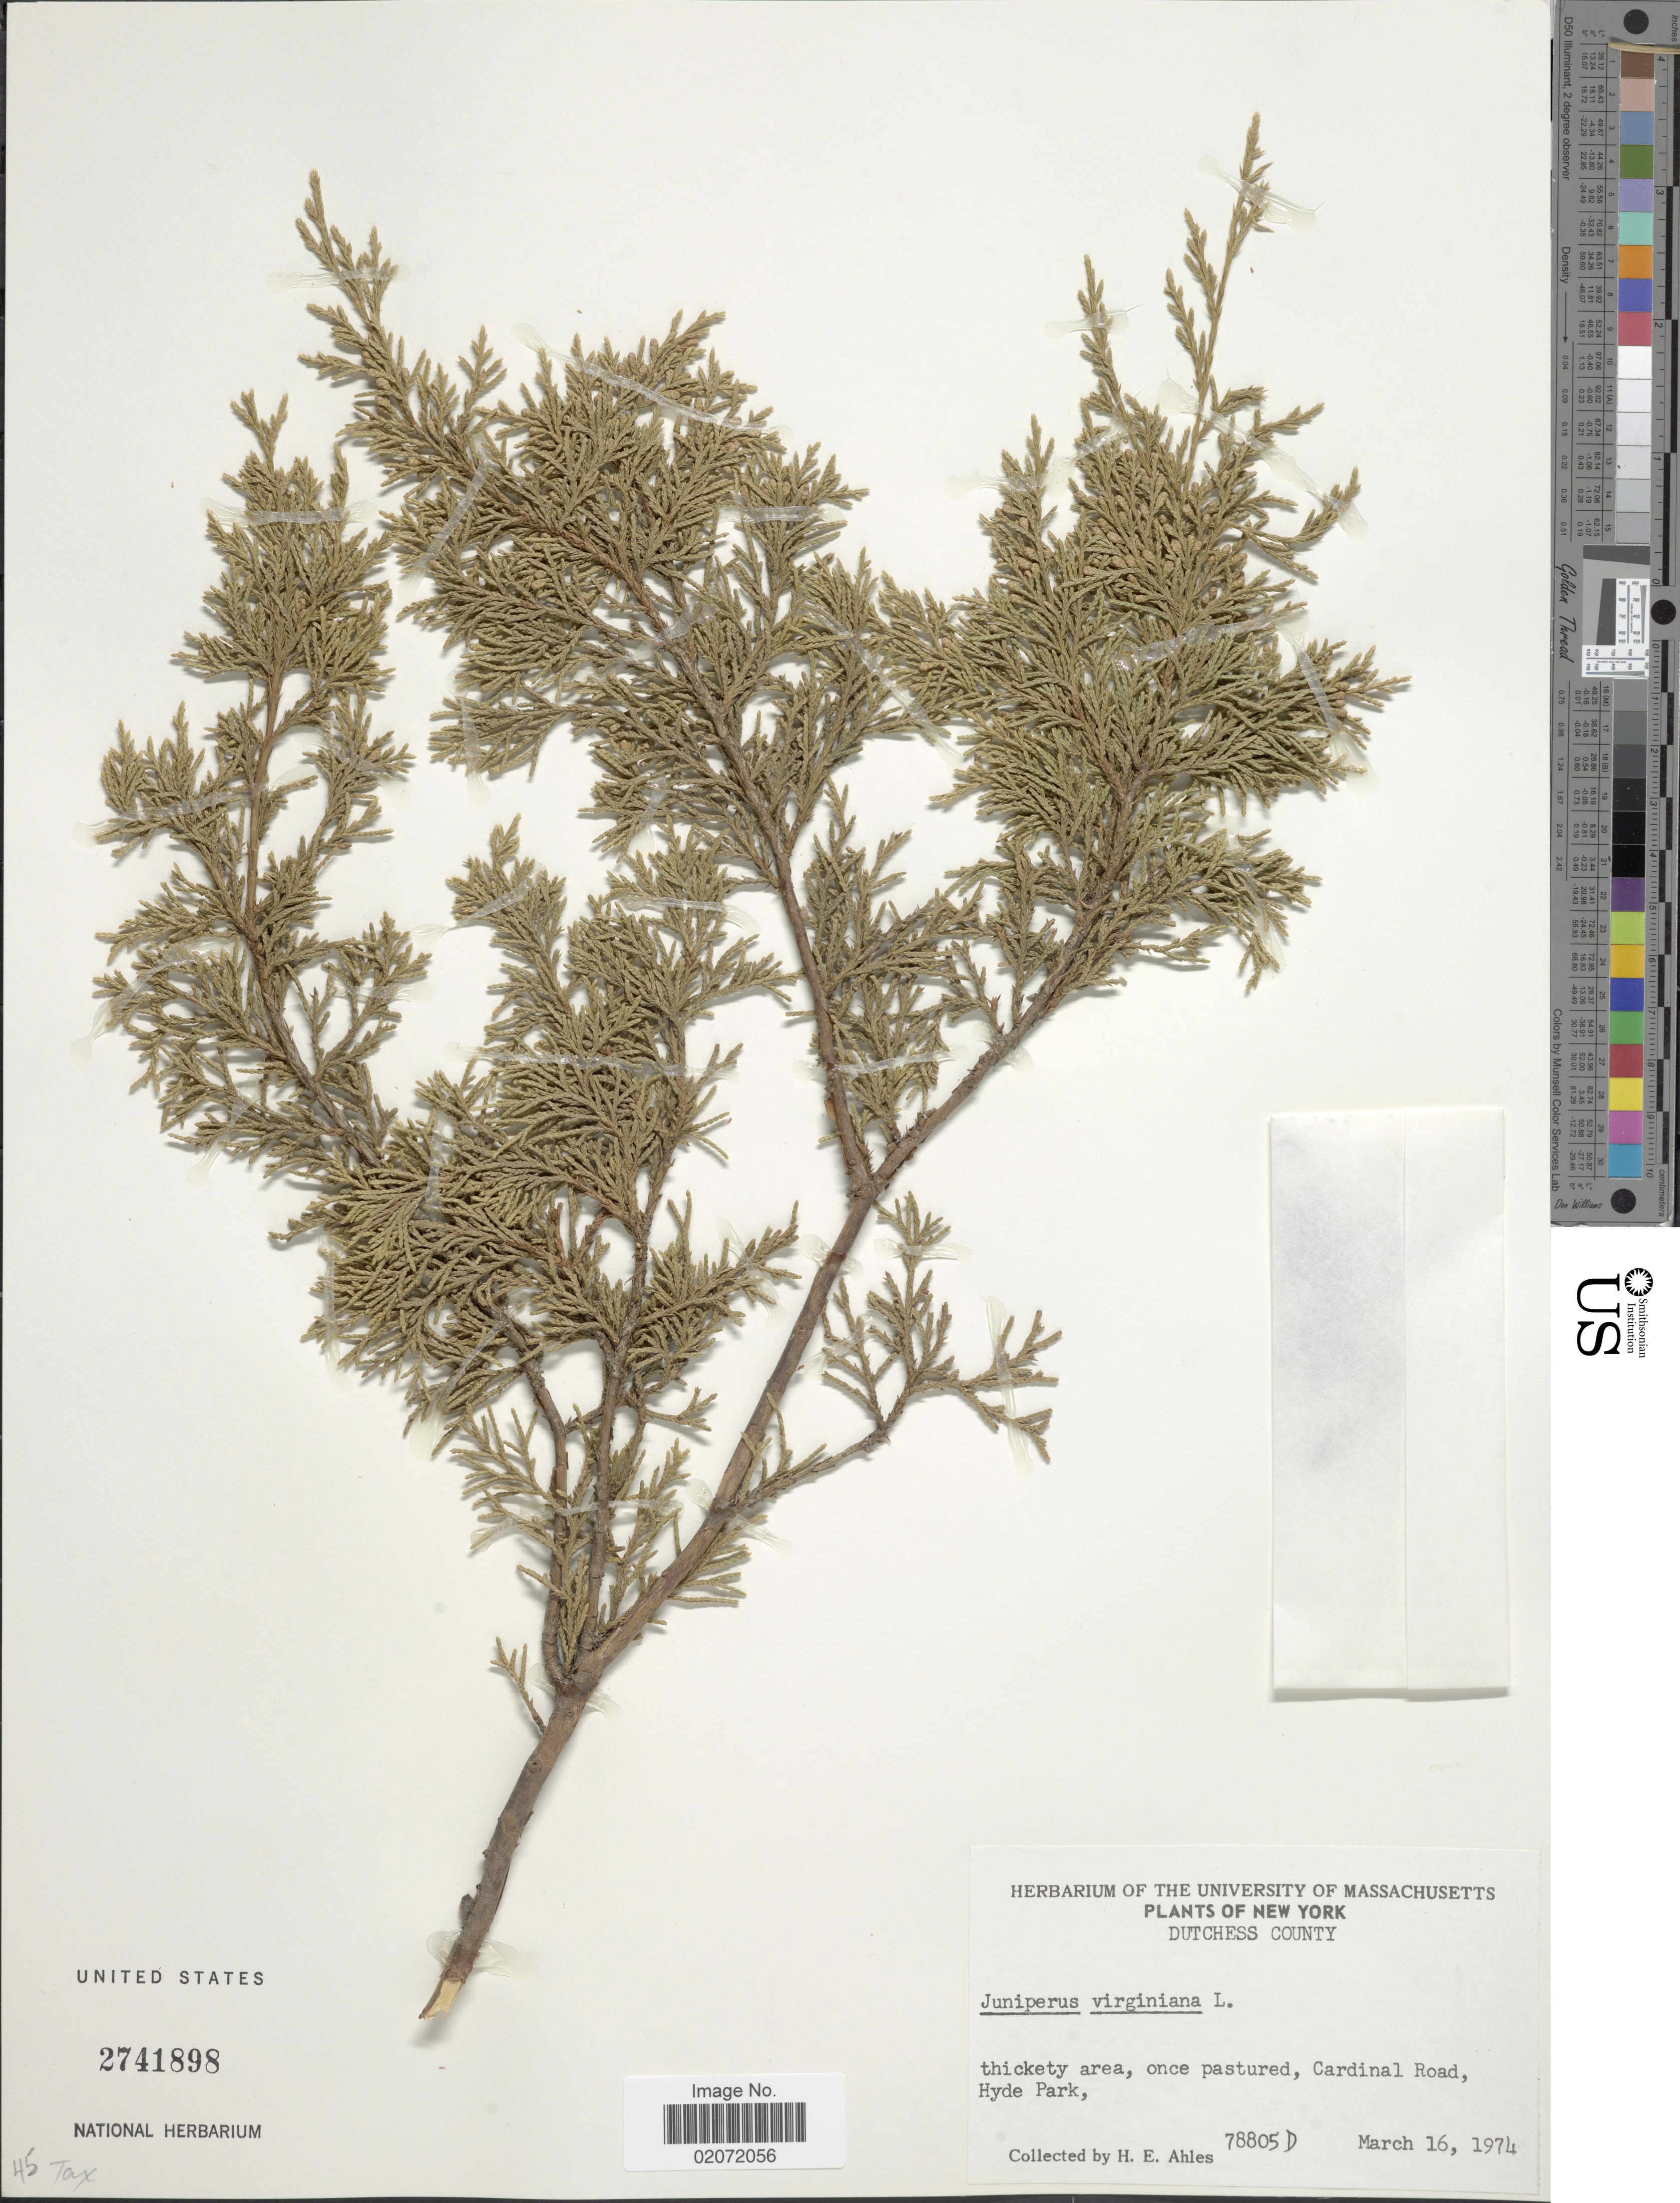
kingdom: Plantae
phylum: Tracheophyta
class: Pinopsida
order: Pinales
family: Cupressaceae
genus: Juniperus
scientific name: Juniperus virginiana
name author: L.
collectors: H. E. Ahles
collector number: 78805D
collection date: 1974-03-16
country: United States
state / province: New York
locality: Dutchess County, Cardinal Road, Hyde Park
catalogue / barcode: US 2741898